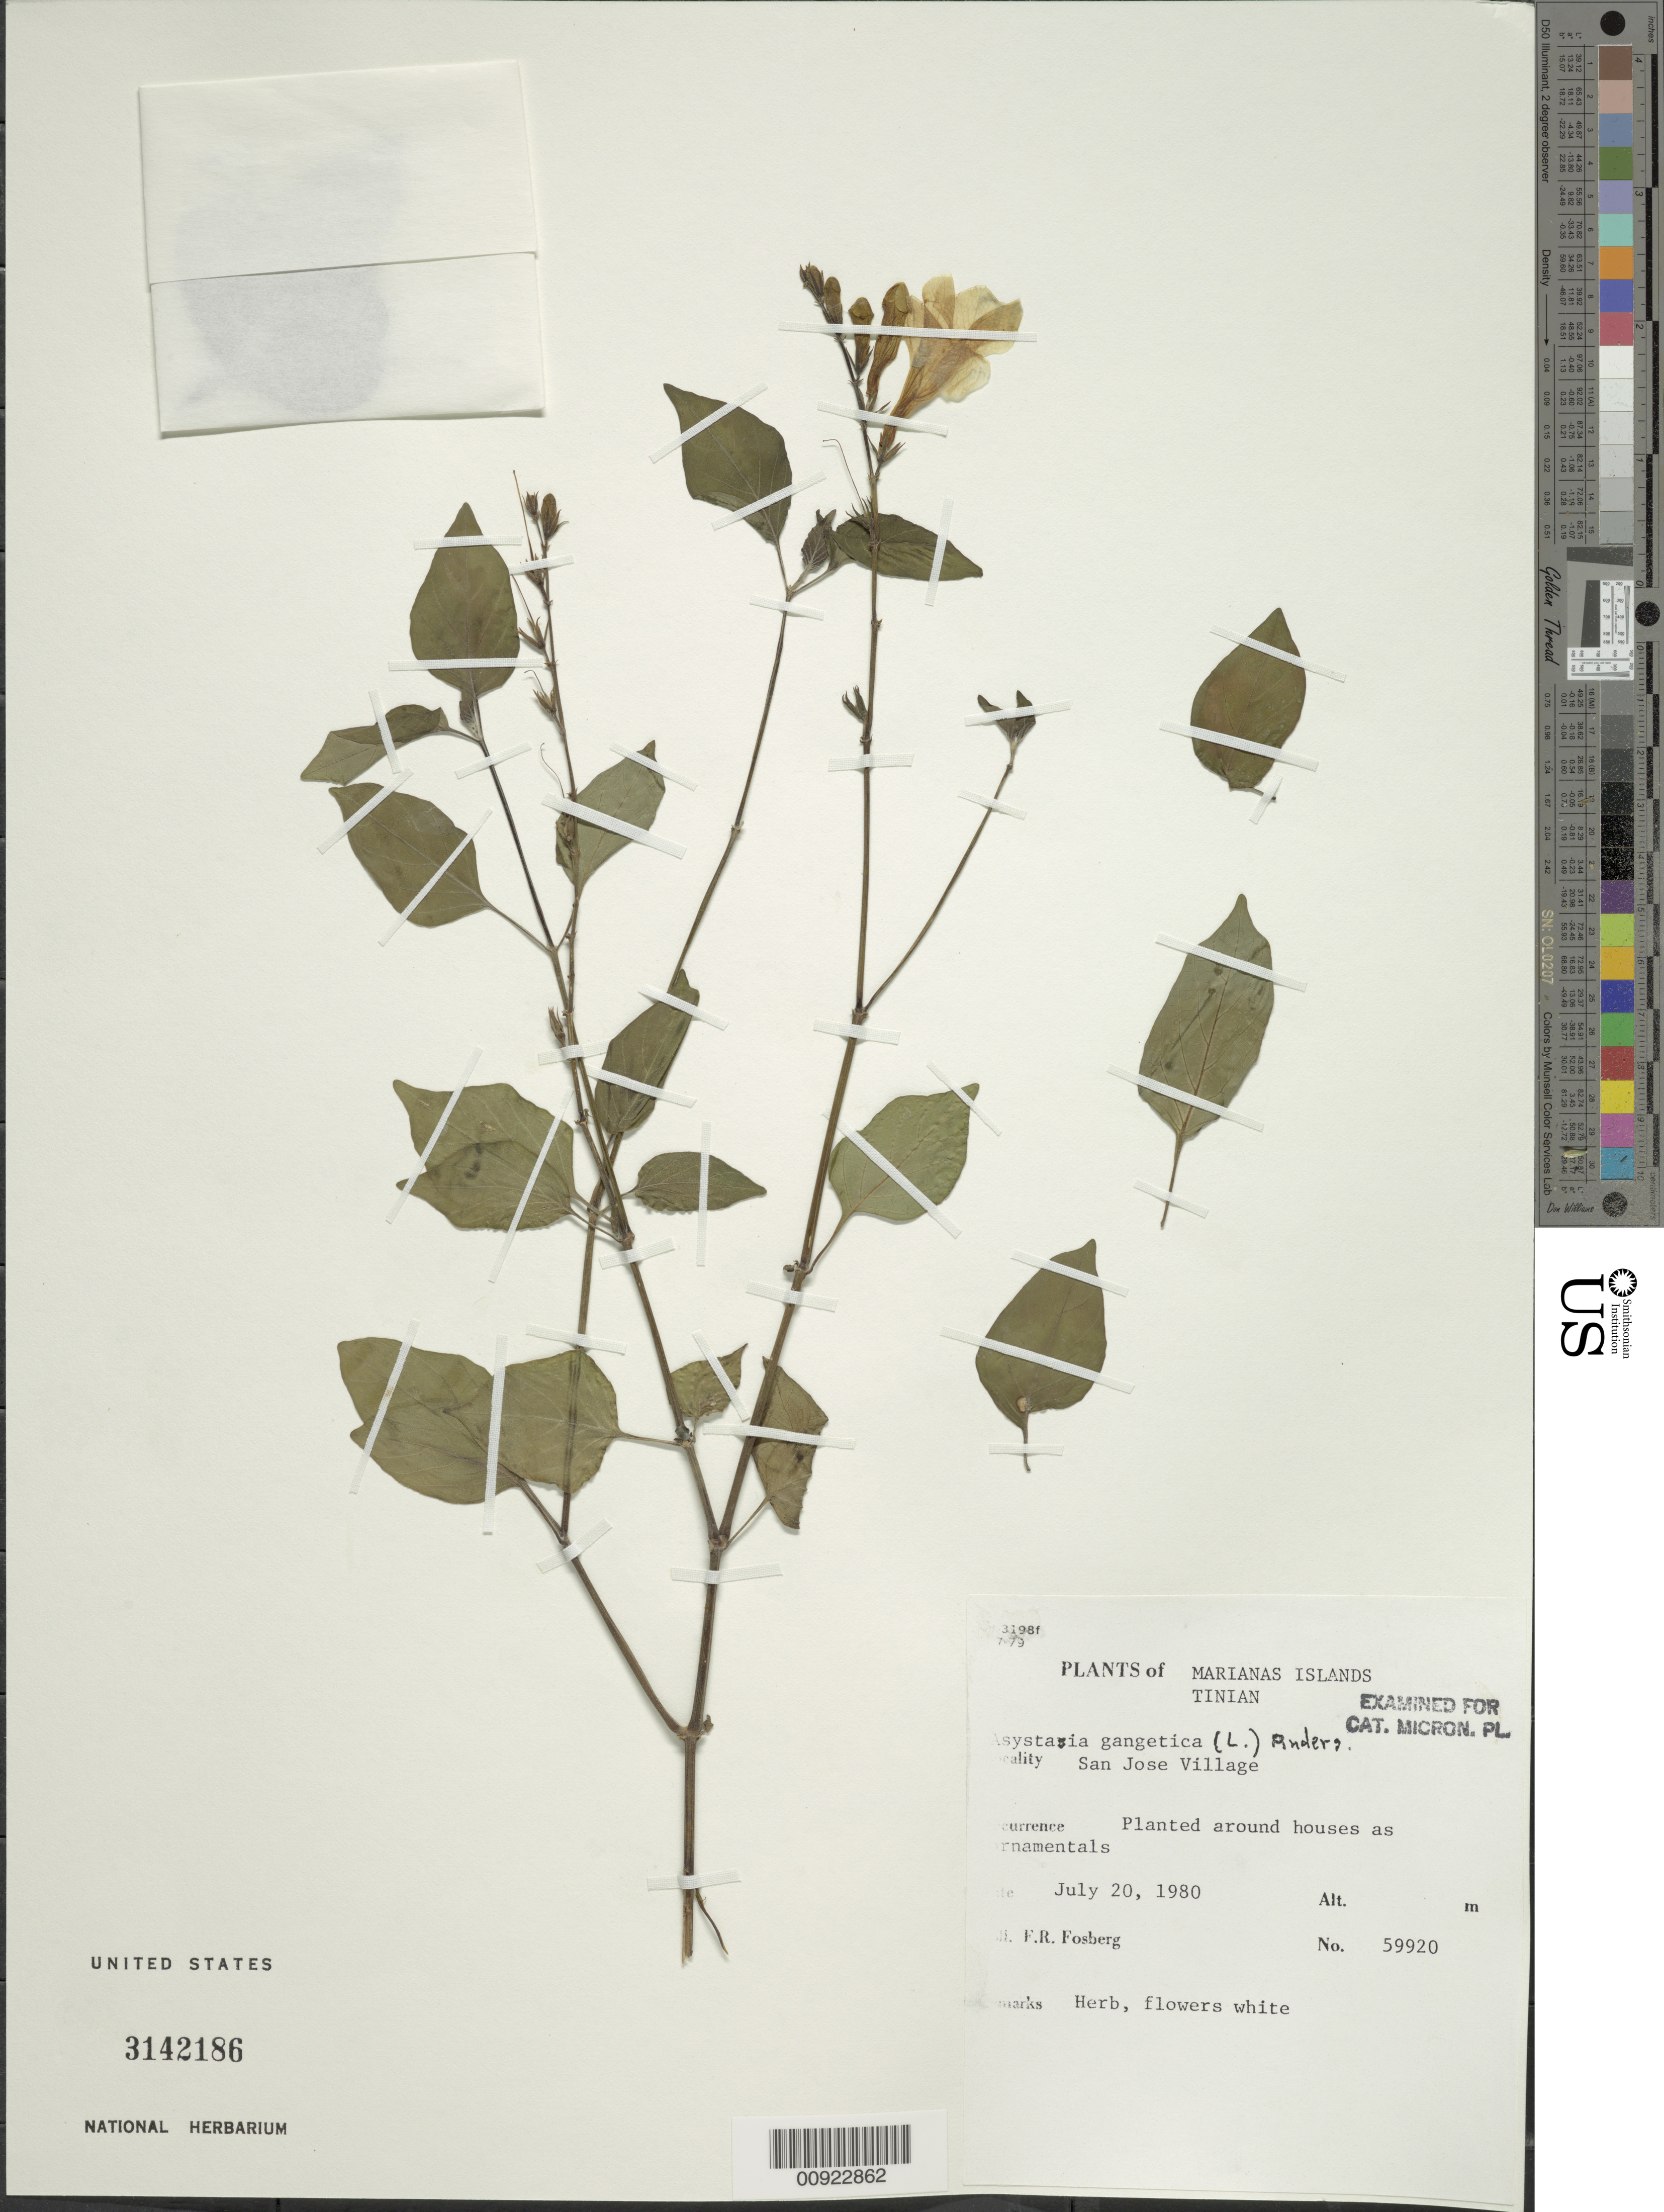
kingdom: Plantae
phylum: Tracheophyta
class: Magnoliopsida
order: Lamiales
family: Acanthaceae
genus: Asystasia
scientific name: Asystasia gangetica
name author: (L.) T. Anderson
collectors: F. R. Fosberg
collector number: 59920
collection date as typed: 20 Jul 1980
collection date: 1980-07-20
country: Northern Mariana Islands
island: Tinian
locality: San Jose Village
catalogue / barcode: US 3142186